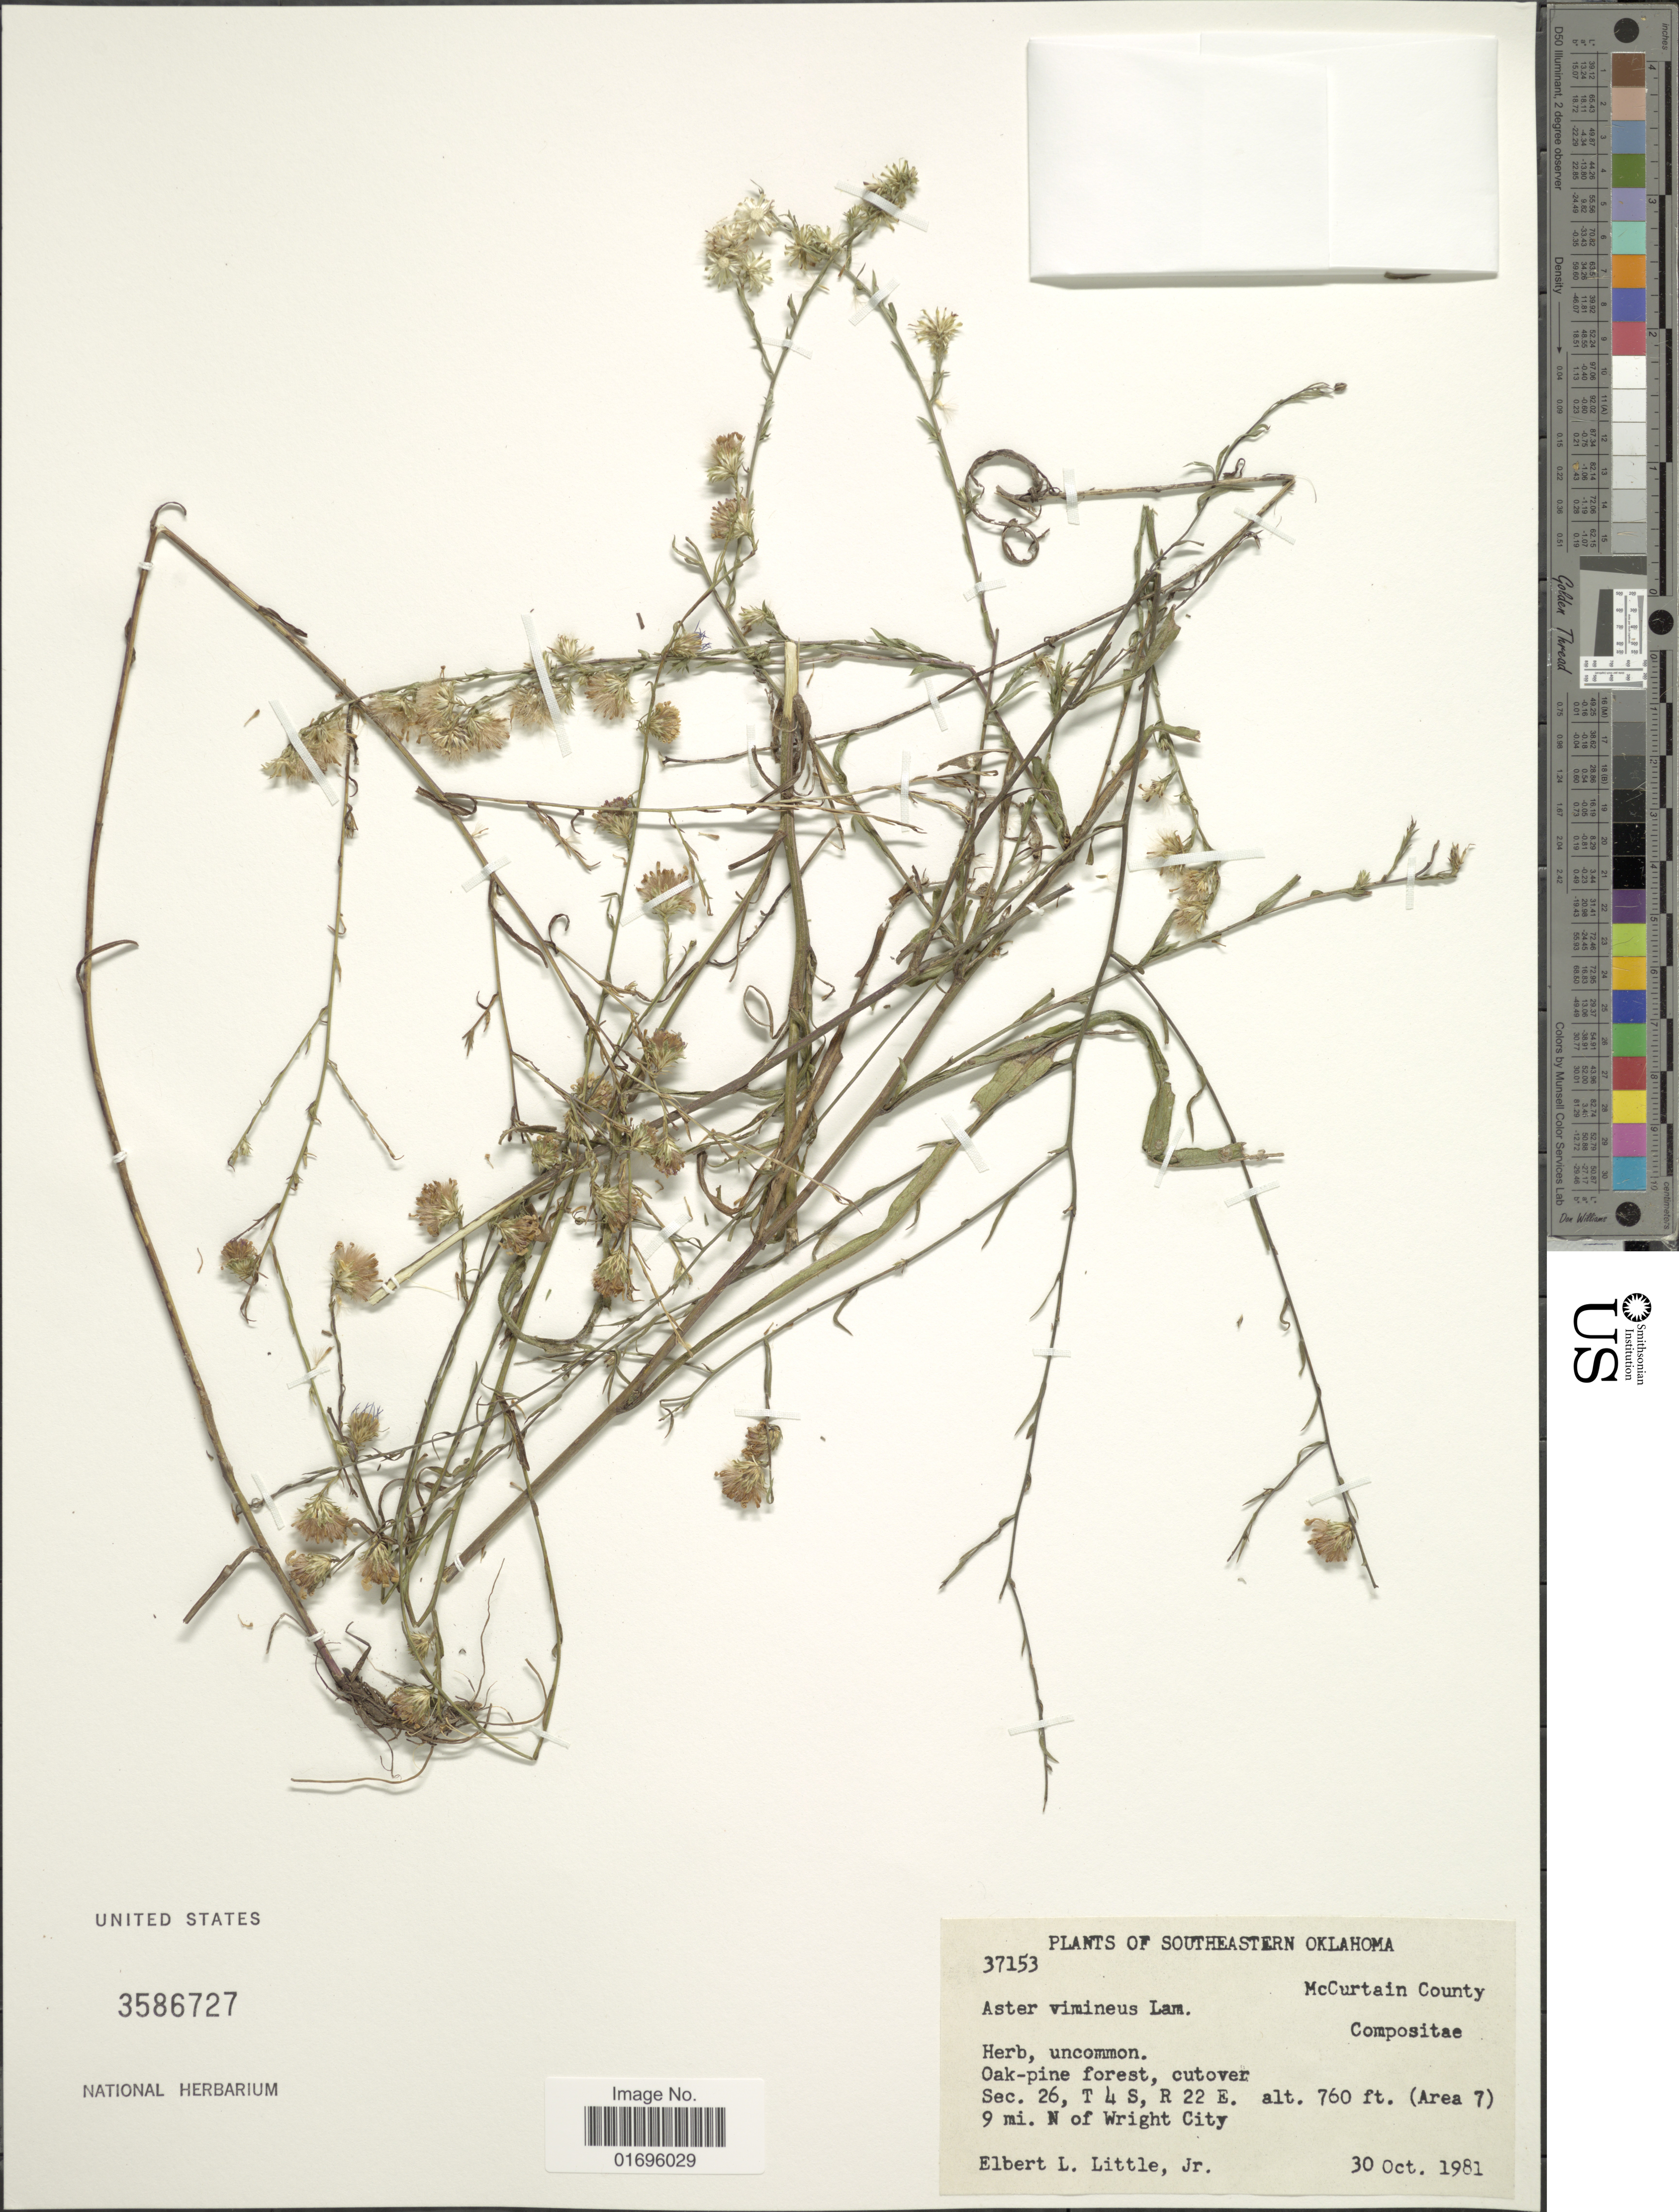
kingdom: Plantae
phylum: Tracheophyta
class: Magnoliopsida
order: Asterales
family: Asteraceae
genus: Aster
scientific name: Aster vimineus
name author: Lam.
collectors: E. L. Little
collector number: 37153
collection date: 1981-10-30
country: United States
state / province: Oklahoma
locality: Southeastern Oklahoma. McCurtain County. Sec. 26, T 4 S, R 22 E. (Area 7). 9 mi. N of Wright City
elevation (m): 232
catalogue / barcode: US 3586727